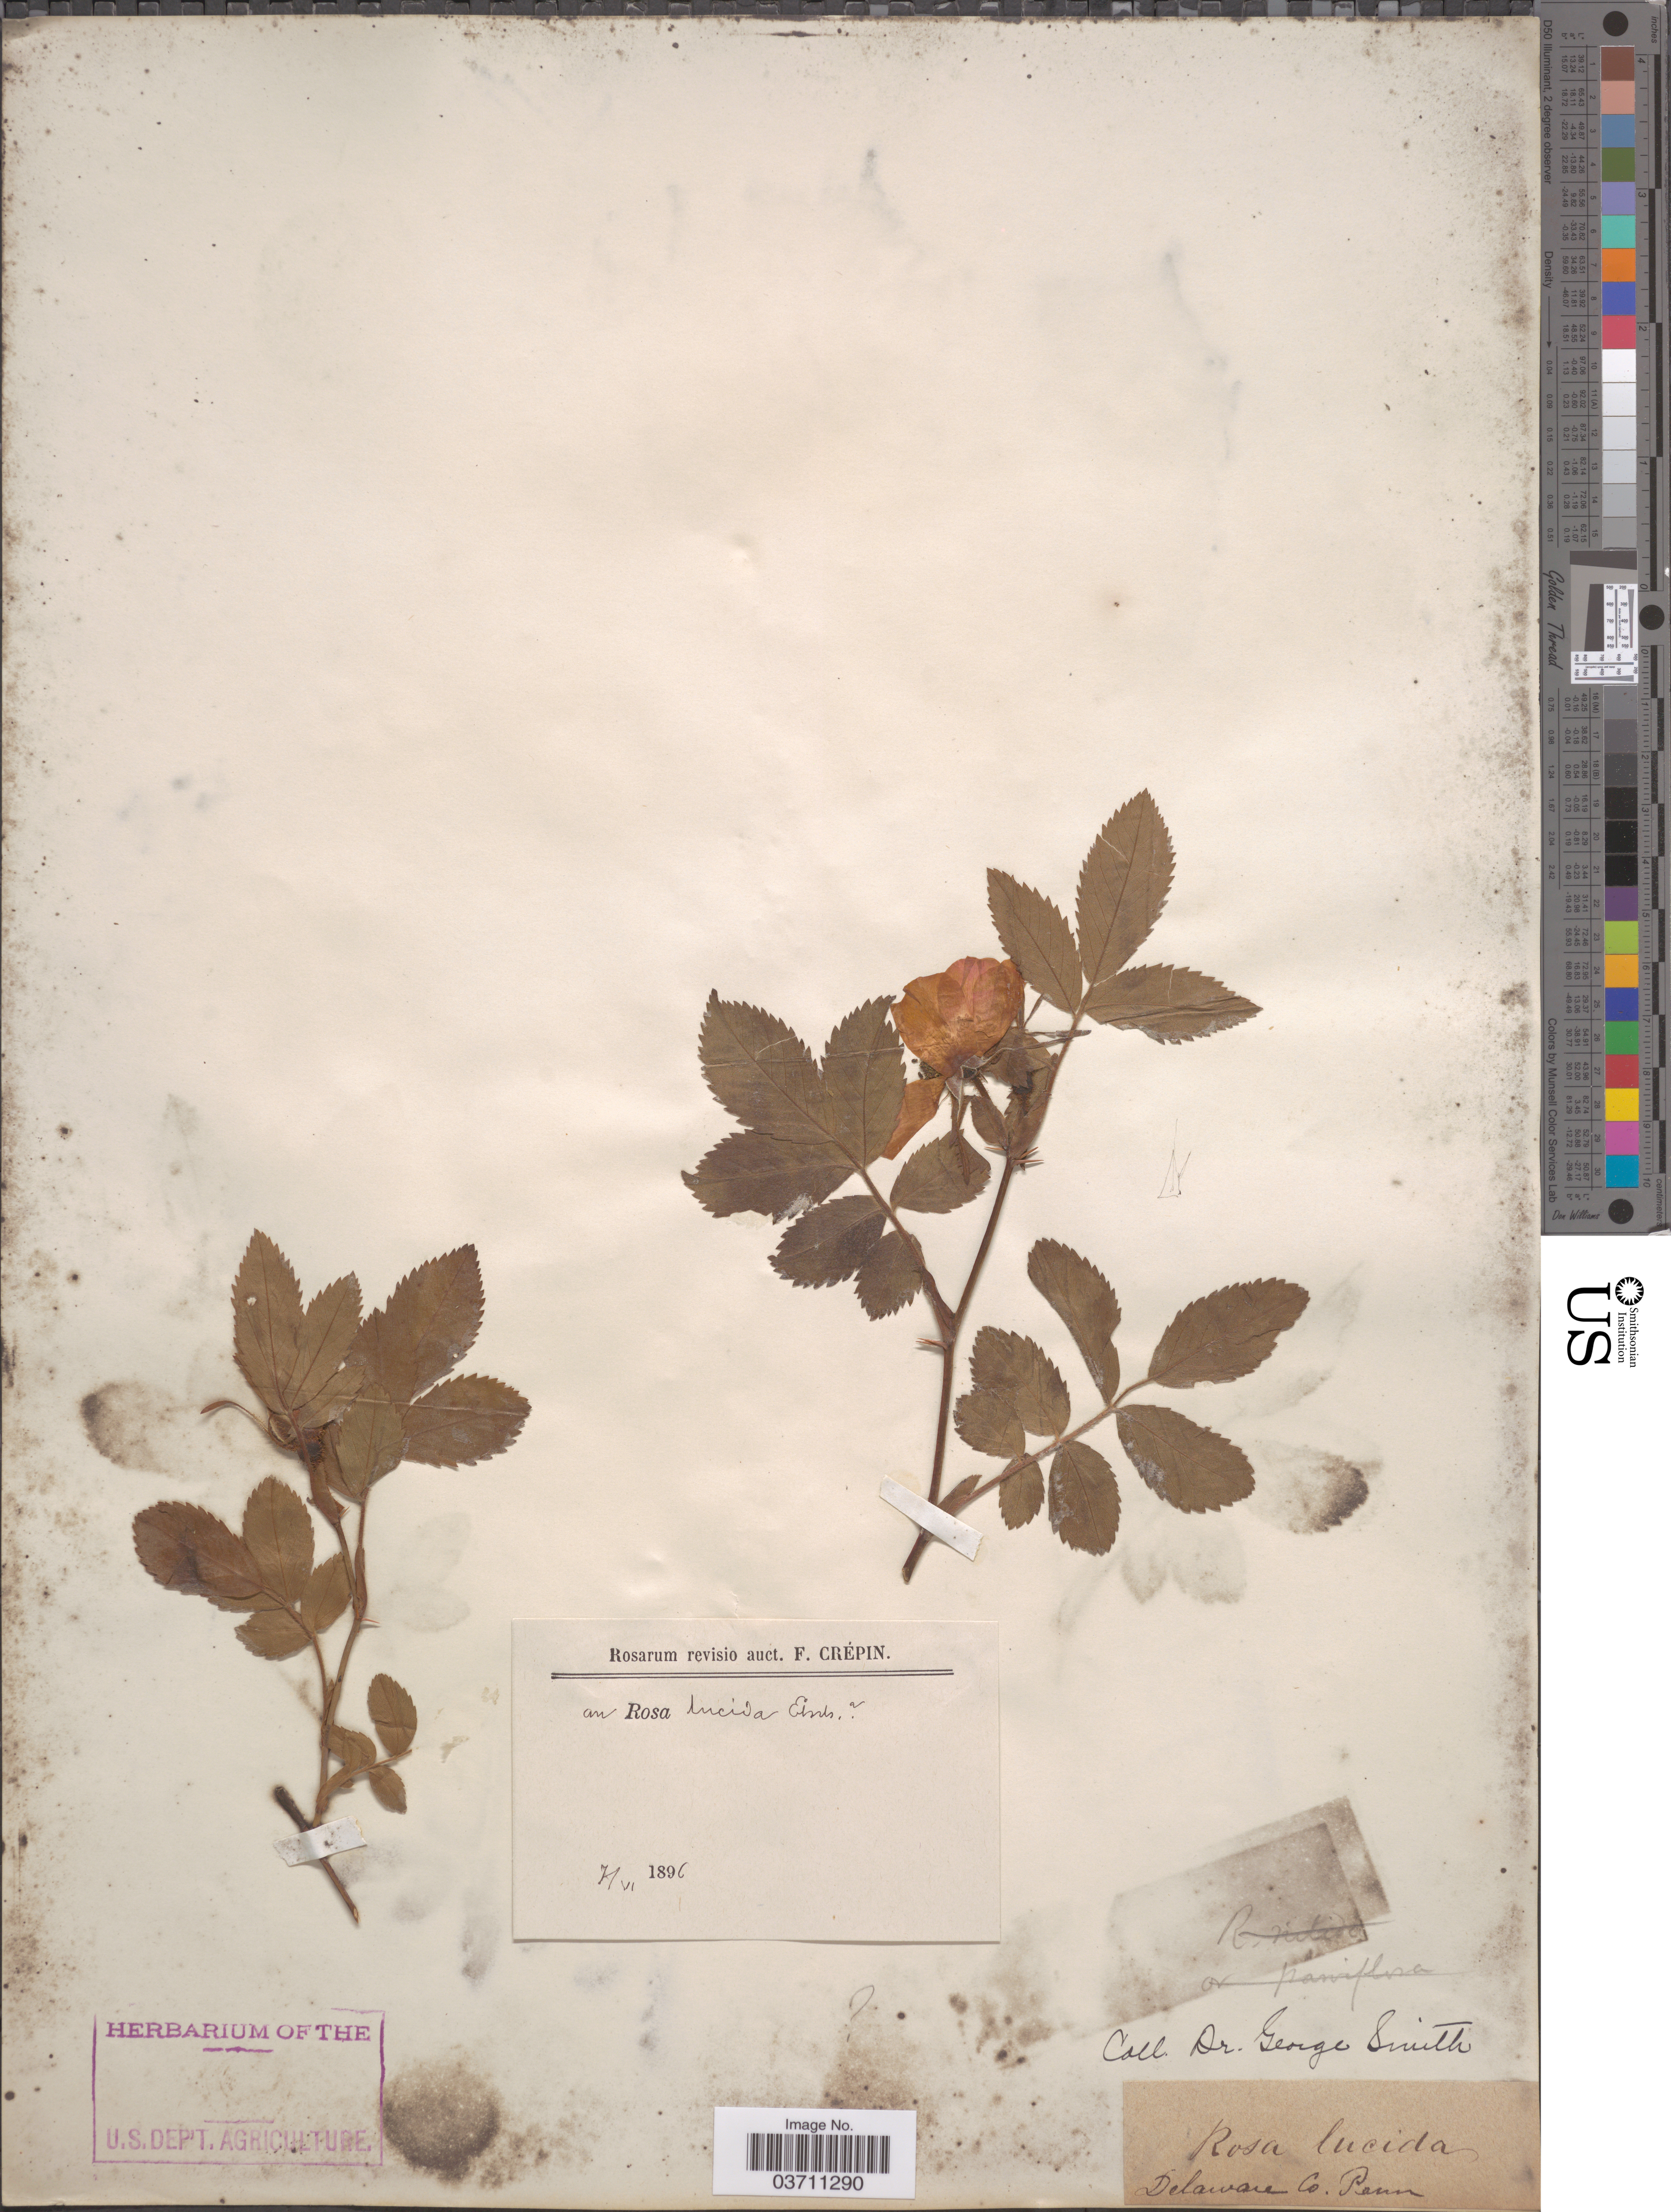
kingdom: Plantae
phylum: Tracheophyta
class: Magnoliopsida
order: Rosales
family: Rosaceae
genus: Rosa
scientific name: Rosa lucida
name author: Meehan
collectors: Geo. L. Smith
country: United States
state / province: Pennsylvania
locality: Delaware Co.